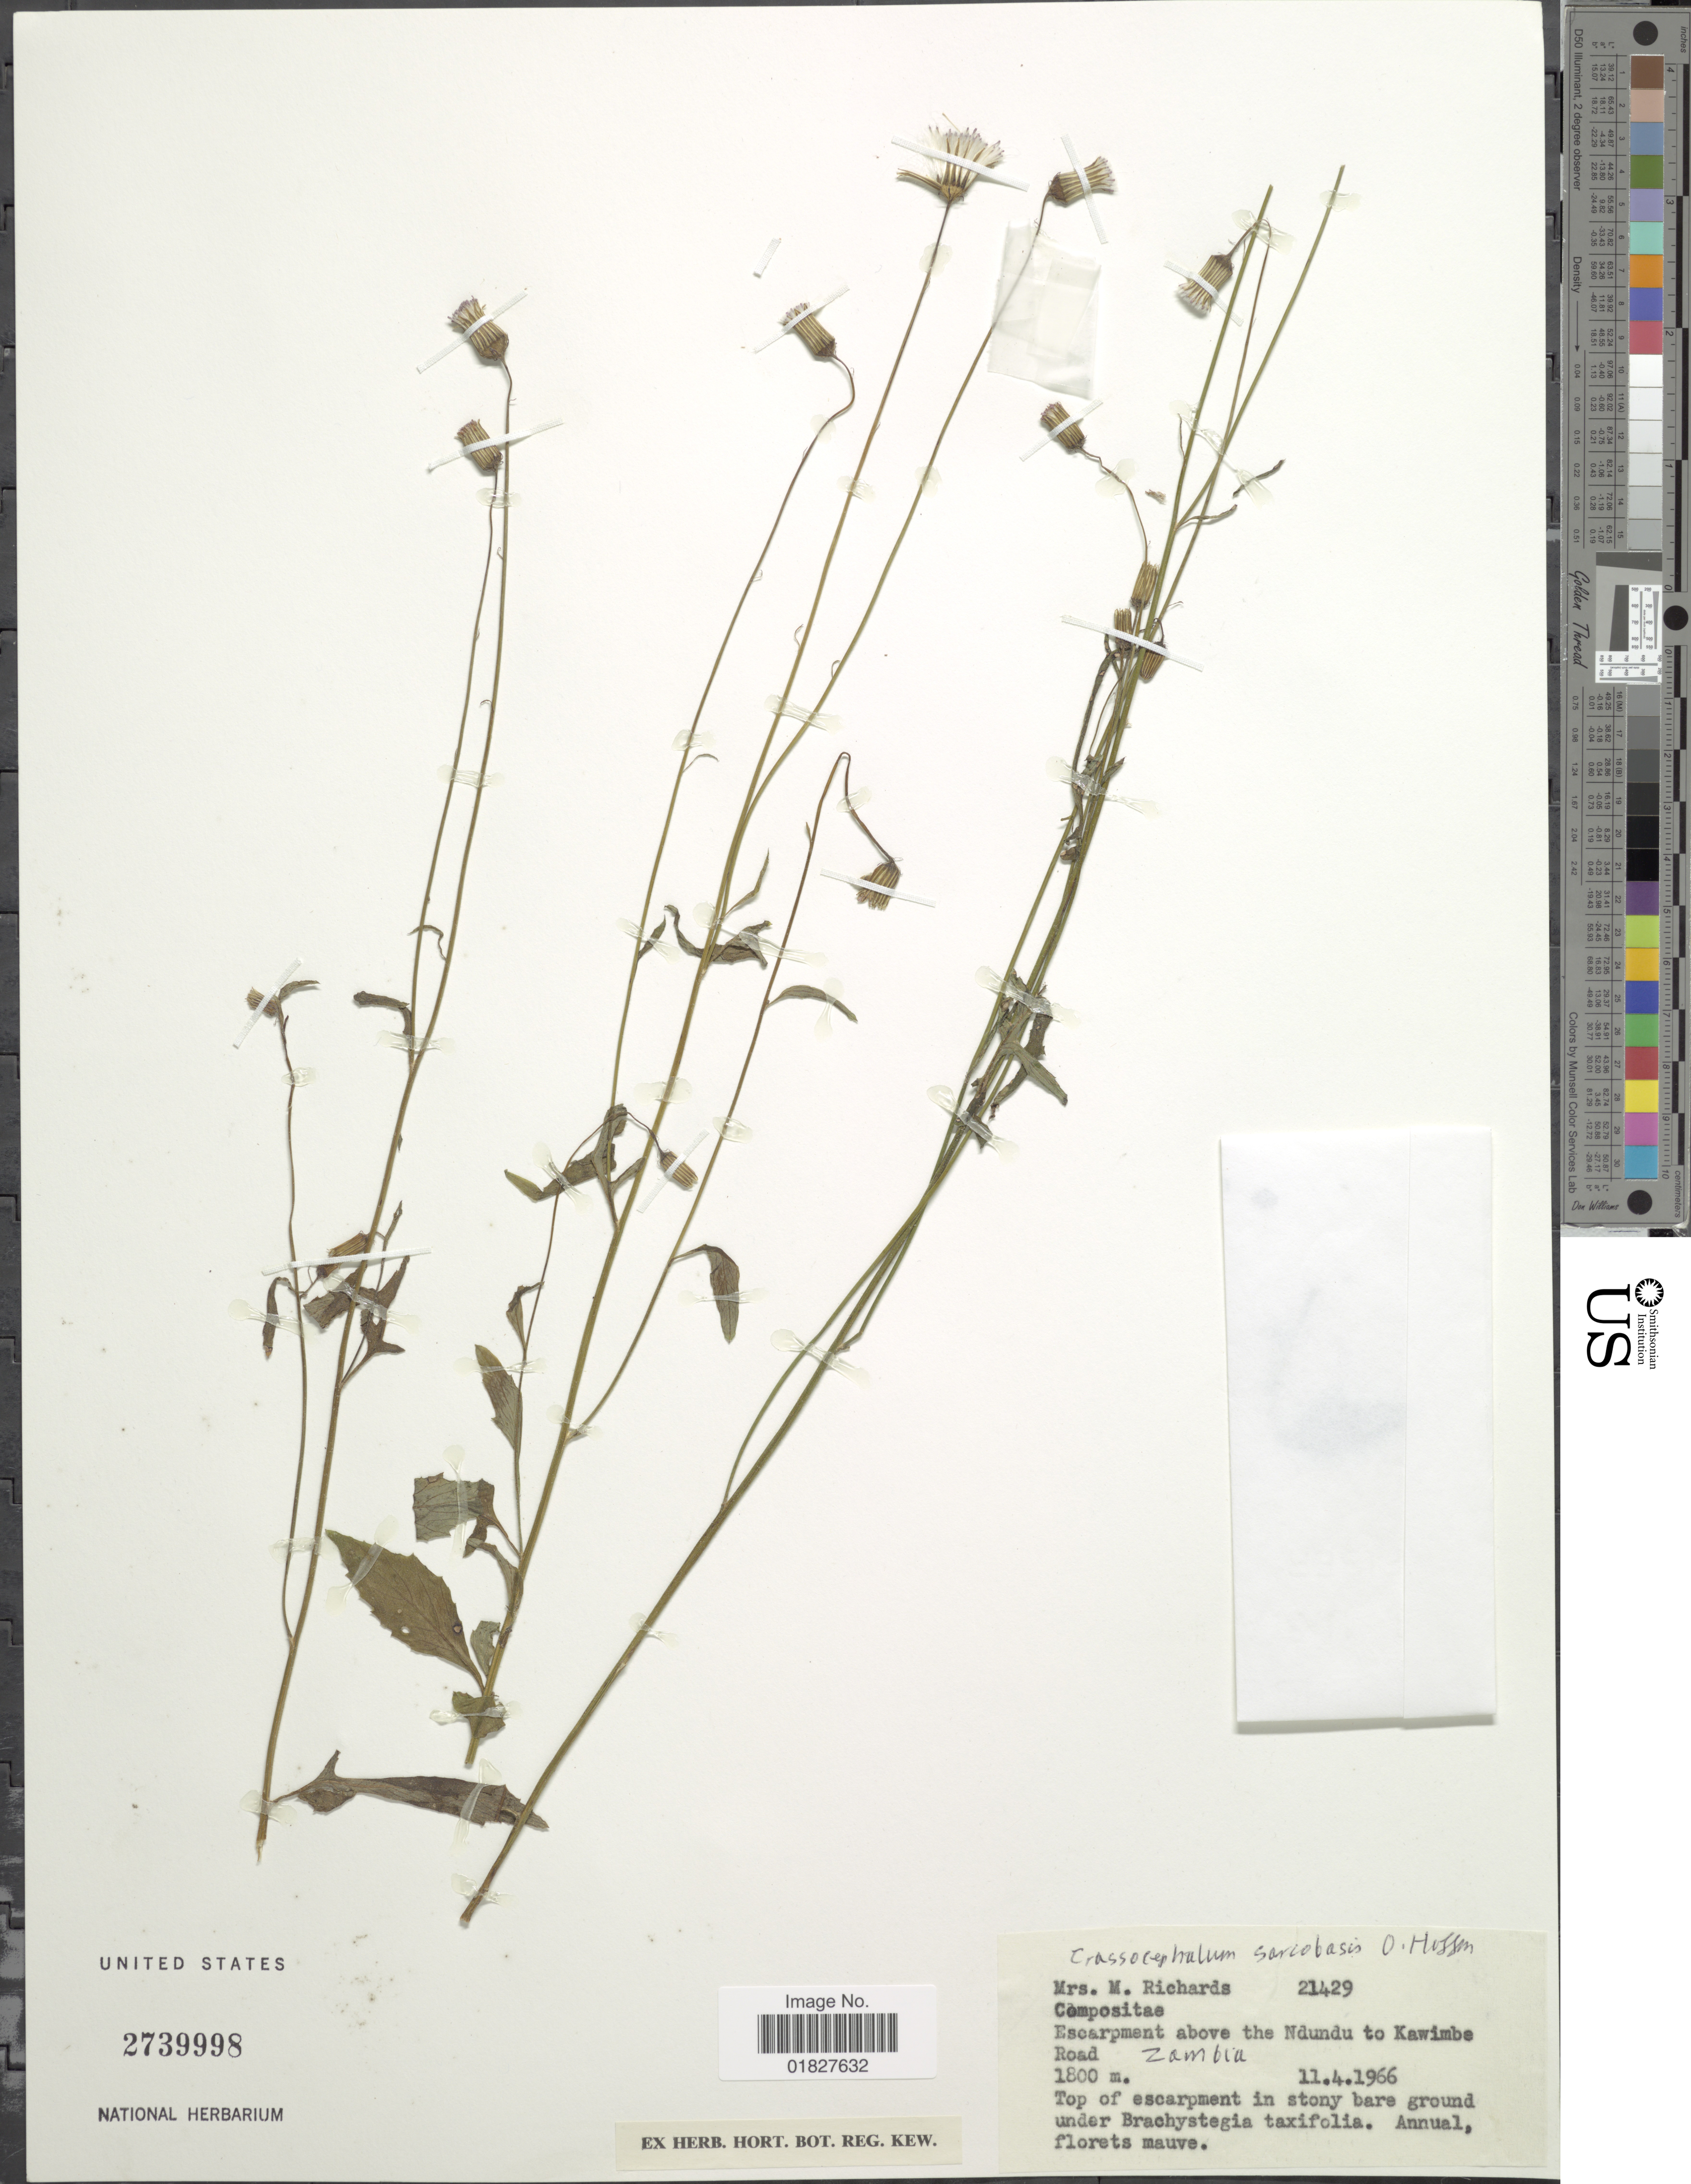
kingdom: Plantae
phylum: Tracheophyta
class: Magnoliopsida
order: Asterales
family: Asteraceae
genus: Crassocephalum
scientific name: Crassocephalum sarcobasis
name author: S. Moore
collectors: M. Richards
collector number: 21429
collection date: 1966-04-11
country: Zambia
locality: Escarpment above the Ndundu to Kawimbe Road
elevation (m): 1800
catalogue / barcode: US 2739998